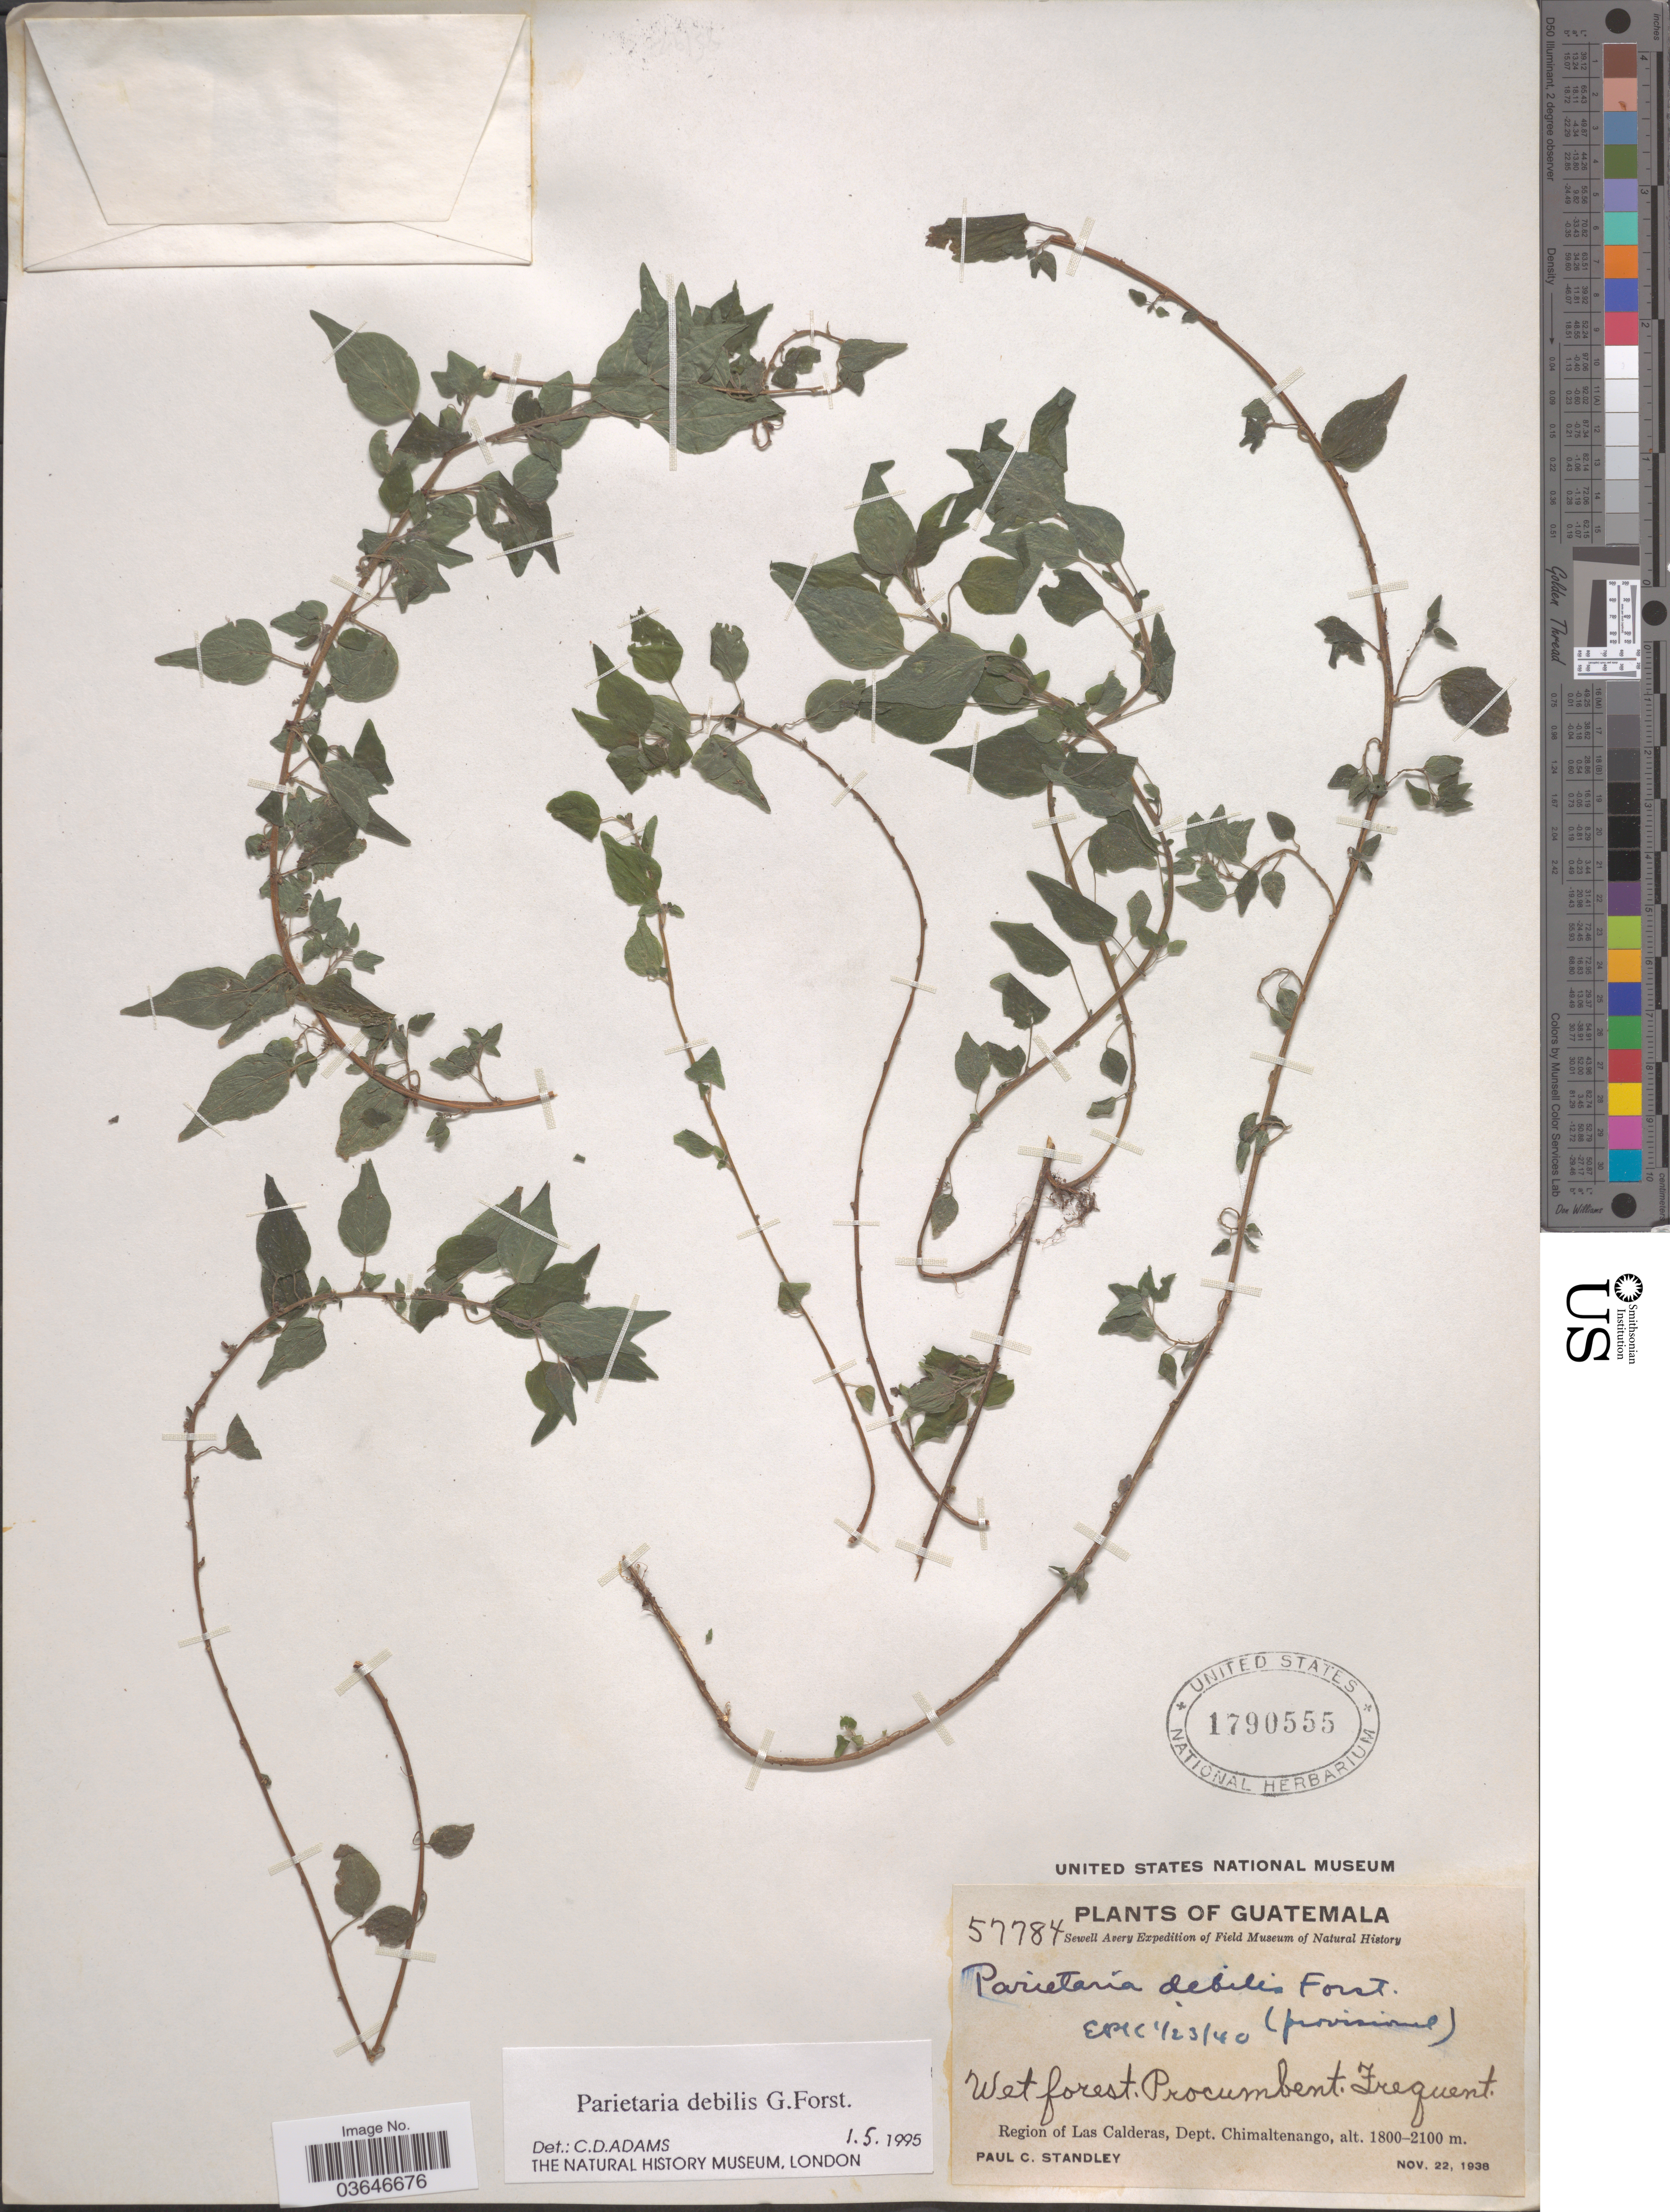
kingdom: Plantae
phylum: Tracheophyta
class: Magnoliopsida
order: Rosales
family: Urticaceae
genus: Parietaria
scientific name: Parietaria debilis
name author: G. Forst.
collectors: P. C. Standley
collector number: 57784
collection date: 1938-11-22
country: Guatemala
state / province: Chimaltenango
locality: Region of Las Calderas, Dept. Chimaltenango.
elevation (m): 1800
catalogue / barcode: US 1790555